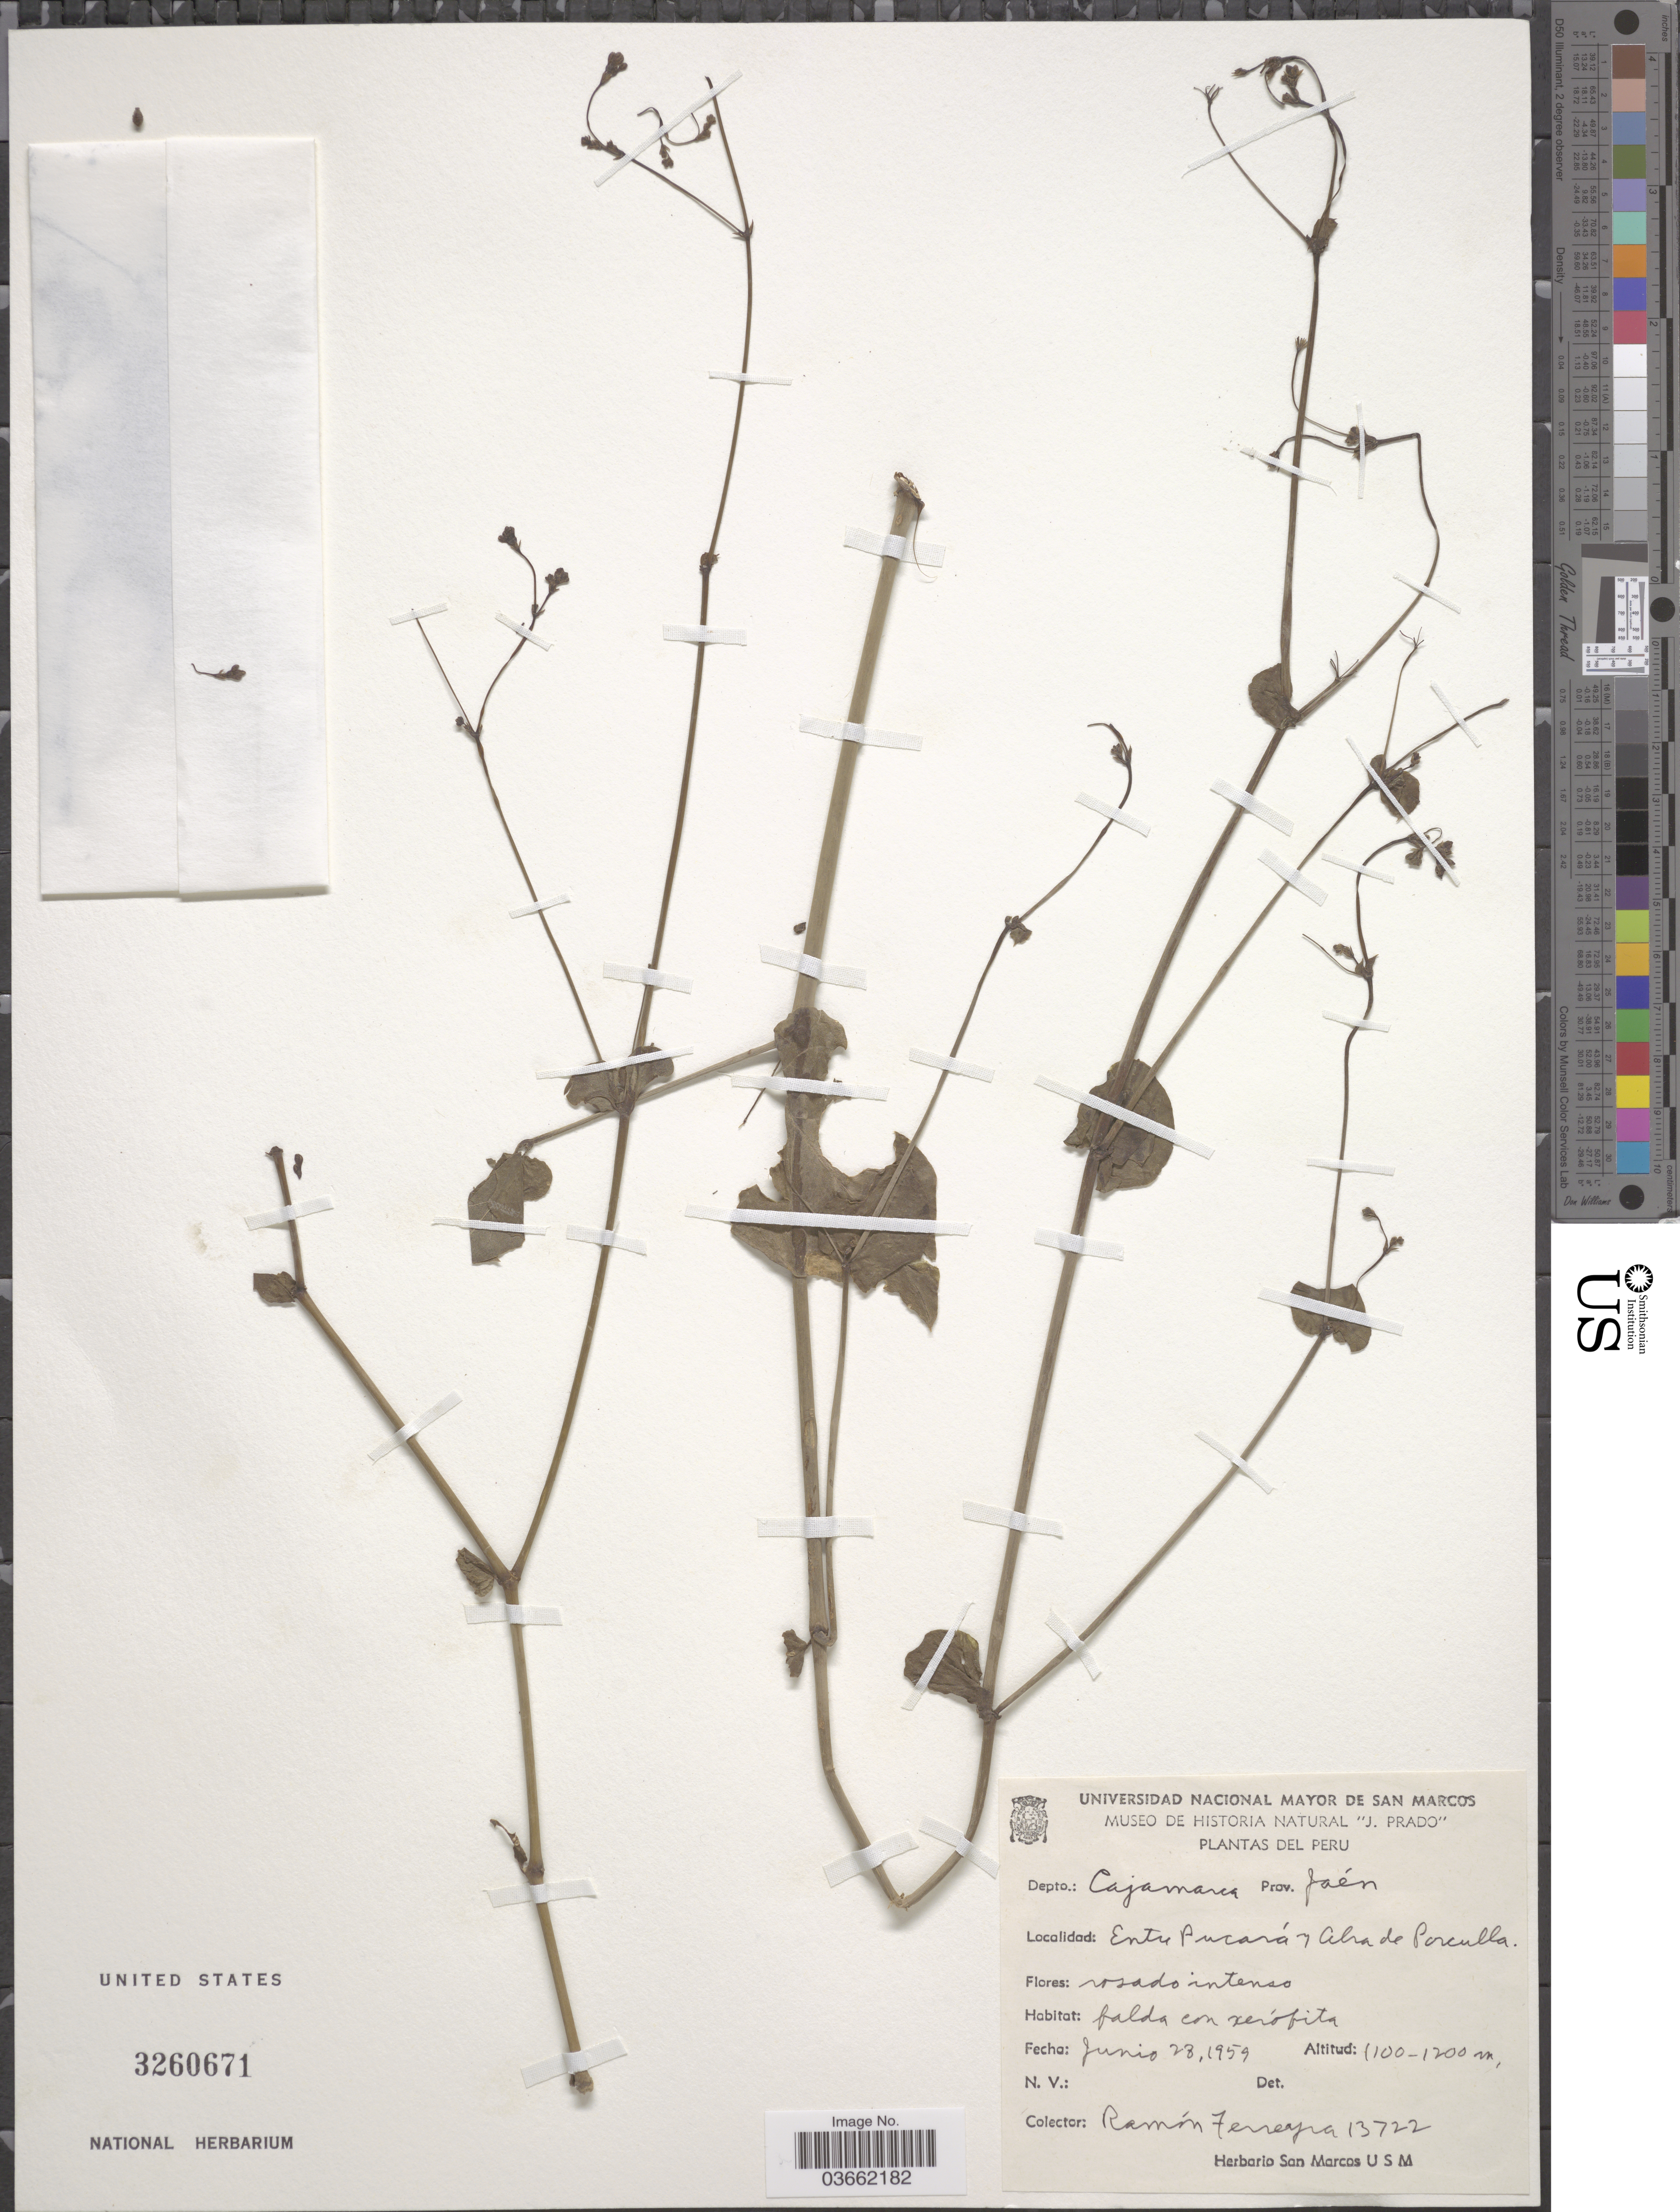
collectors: R. A. Ferreyra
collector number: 13722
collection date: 1959-06-28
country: Peru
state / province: Cajamarca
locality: Depto.: Cajamarca. Prov. Jaén. Entre Pucará y Abra de Porculla.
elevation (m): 1100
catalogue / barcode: US 3260671